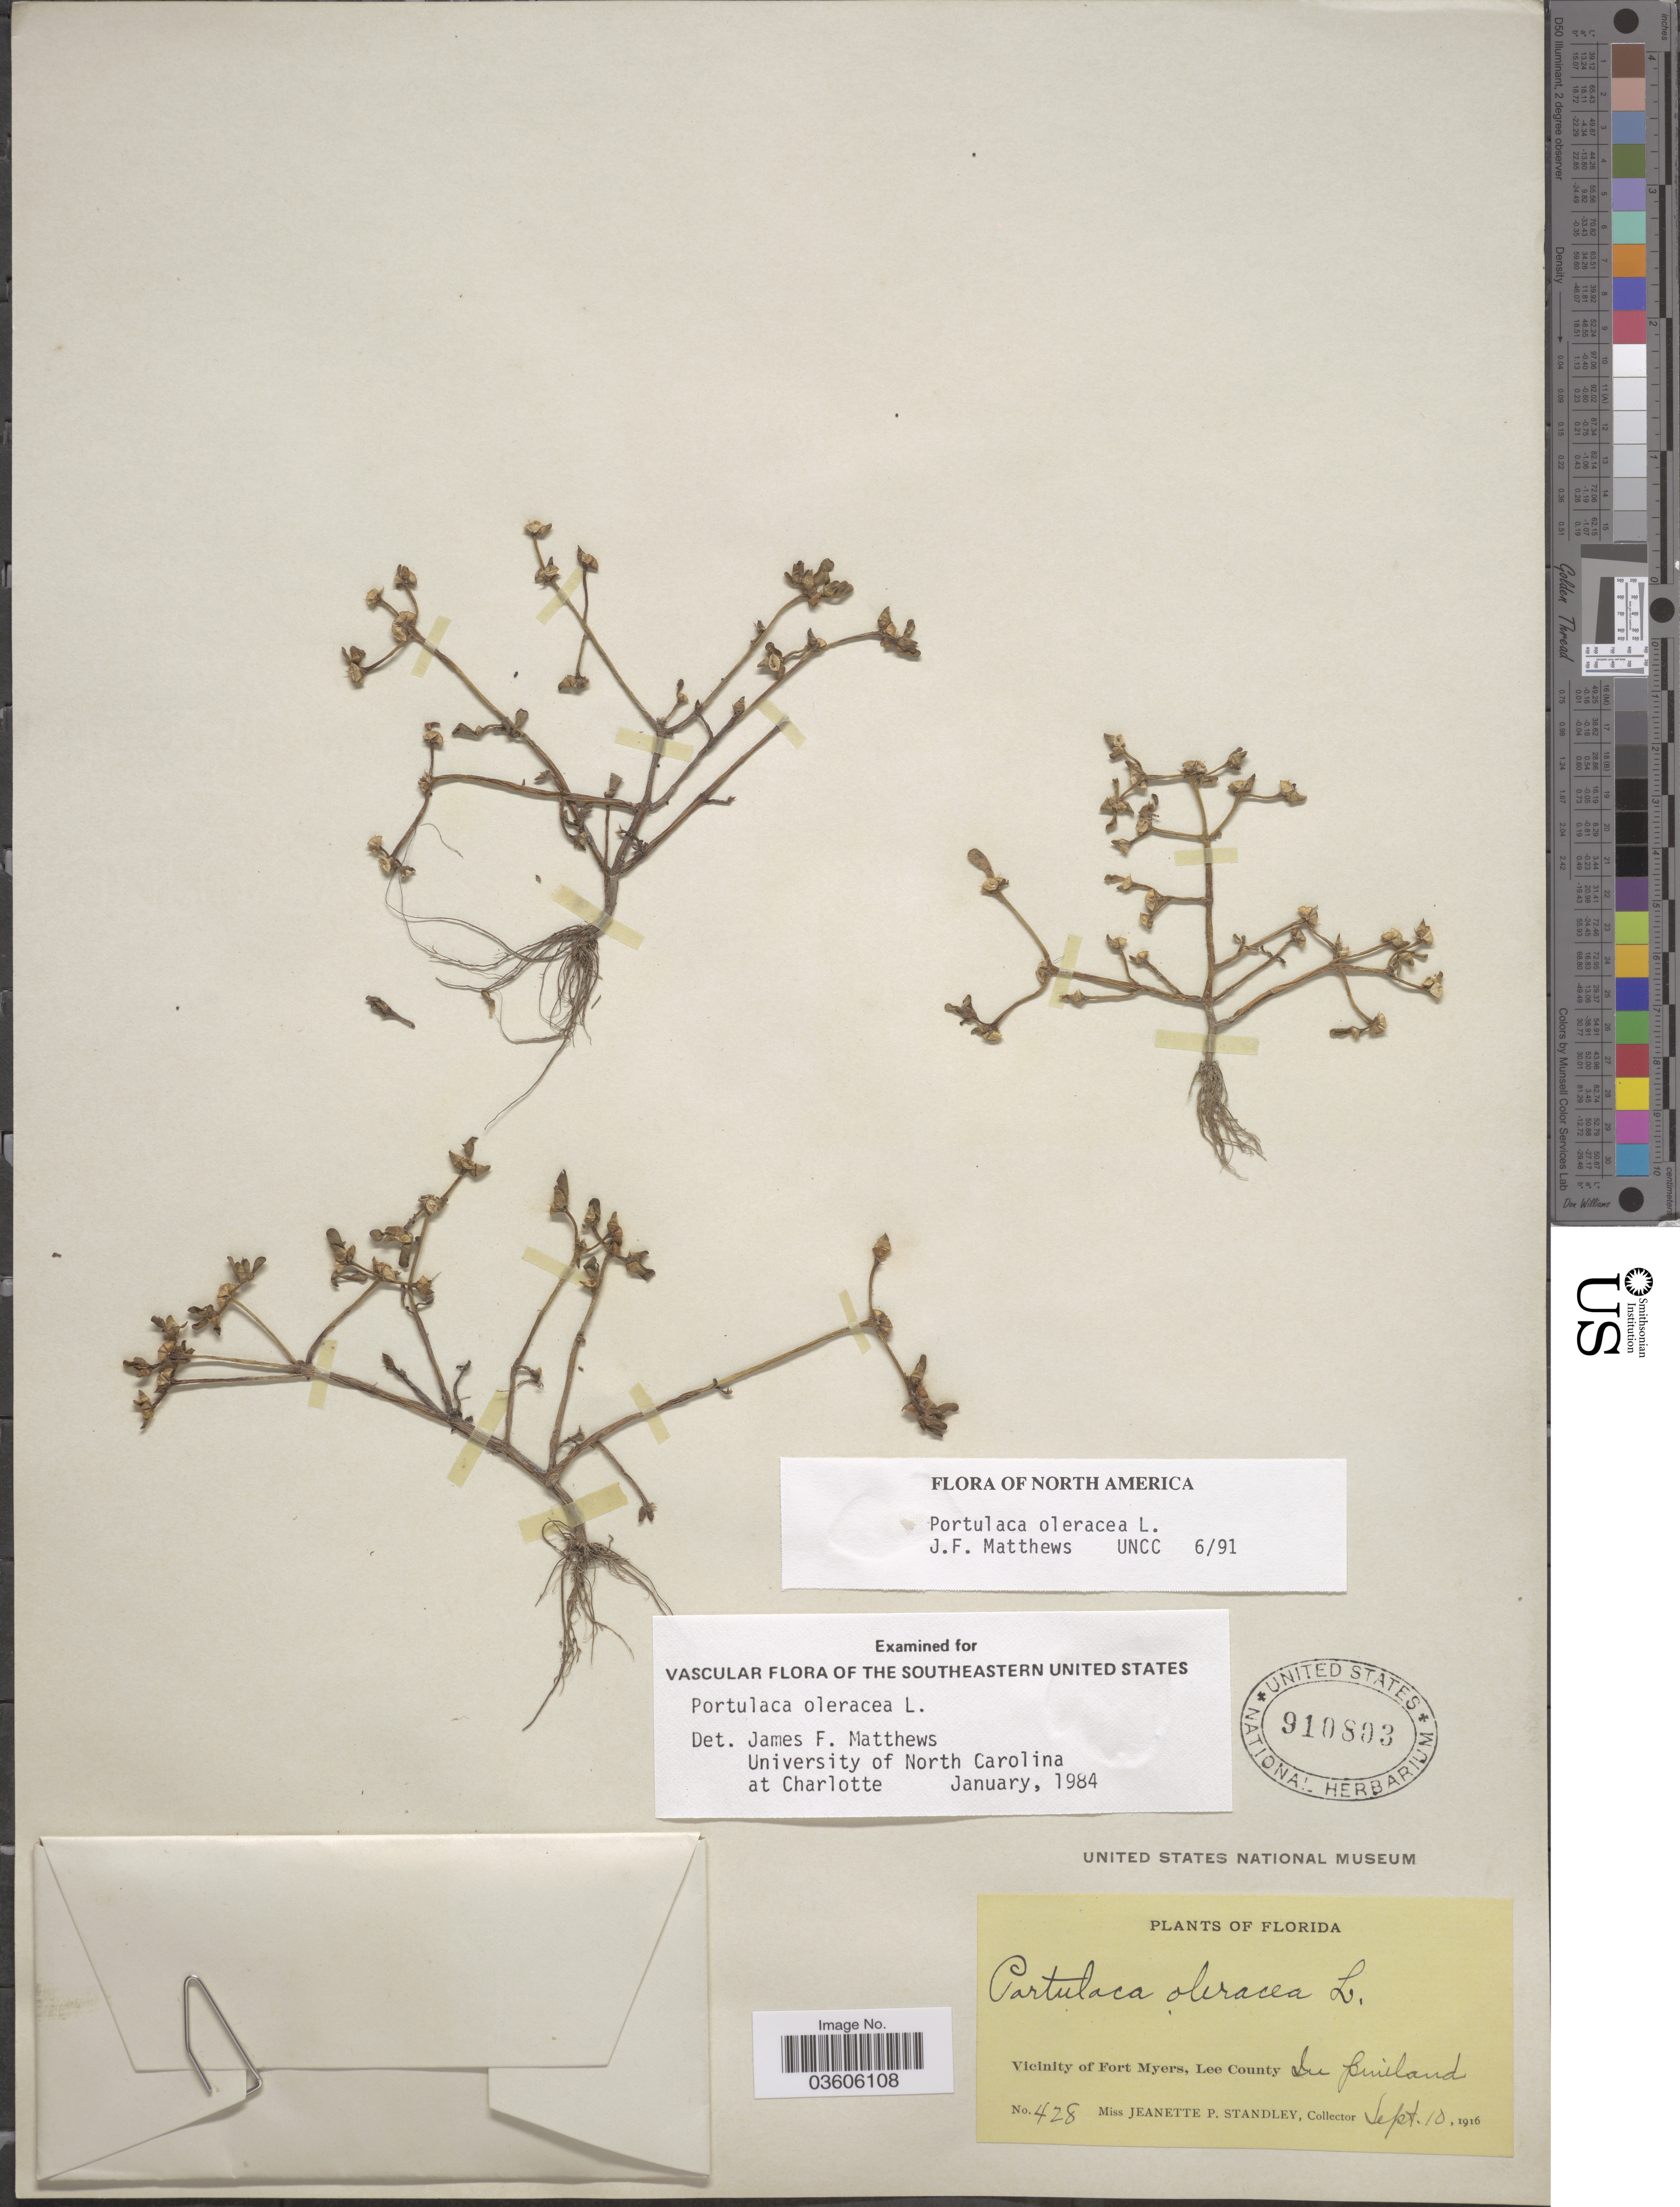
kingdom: Plantae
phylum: Tracheophyta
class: Magnoliopsida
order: Caryophyllales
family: Portulacaceae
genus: Portulaca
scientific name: Portulaca oleracea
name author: L.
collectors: J. P. Standley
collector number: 428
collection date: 1916-09-10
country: United States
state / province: Florida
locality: Vicinity of Fort Myers, Lee County.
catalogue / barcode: US 910803